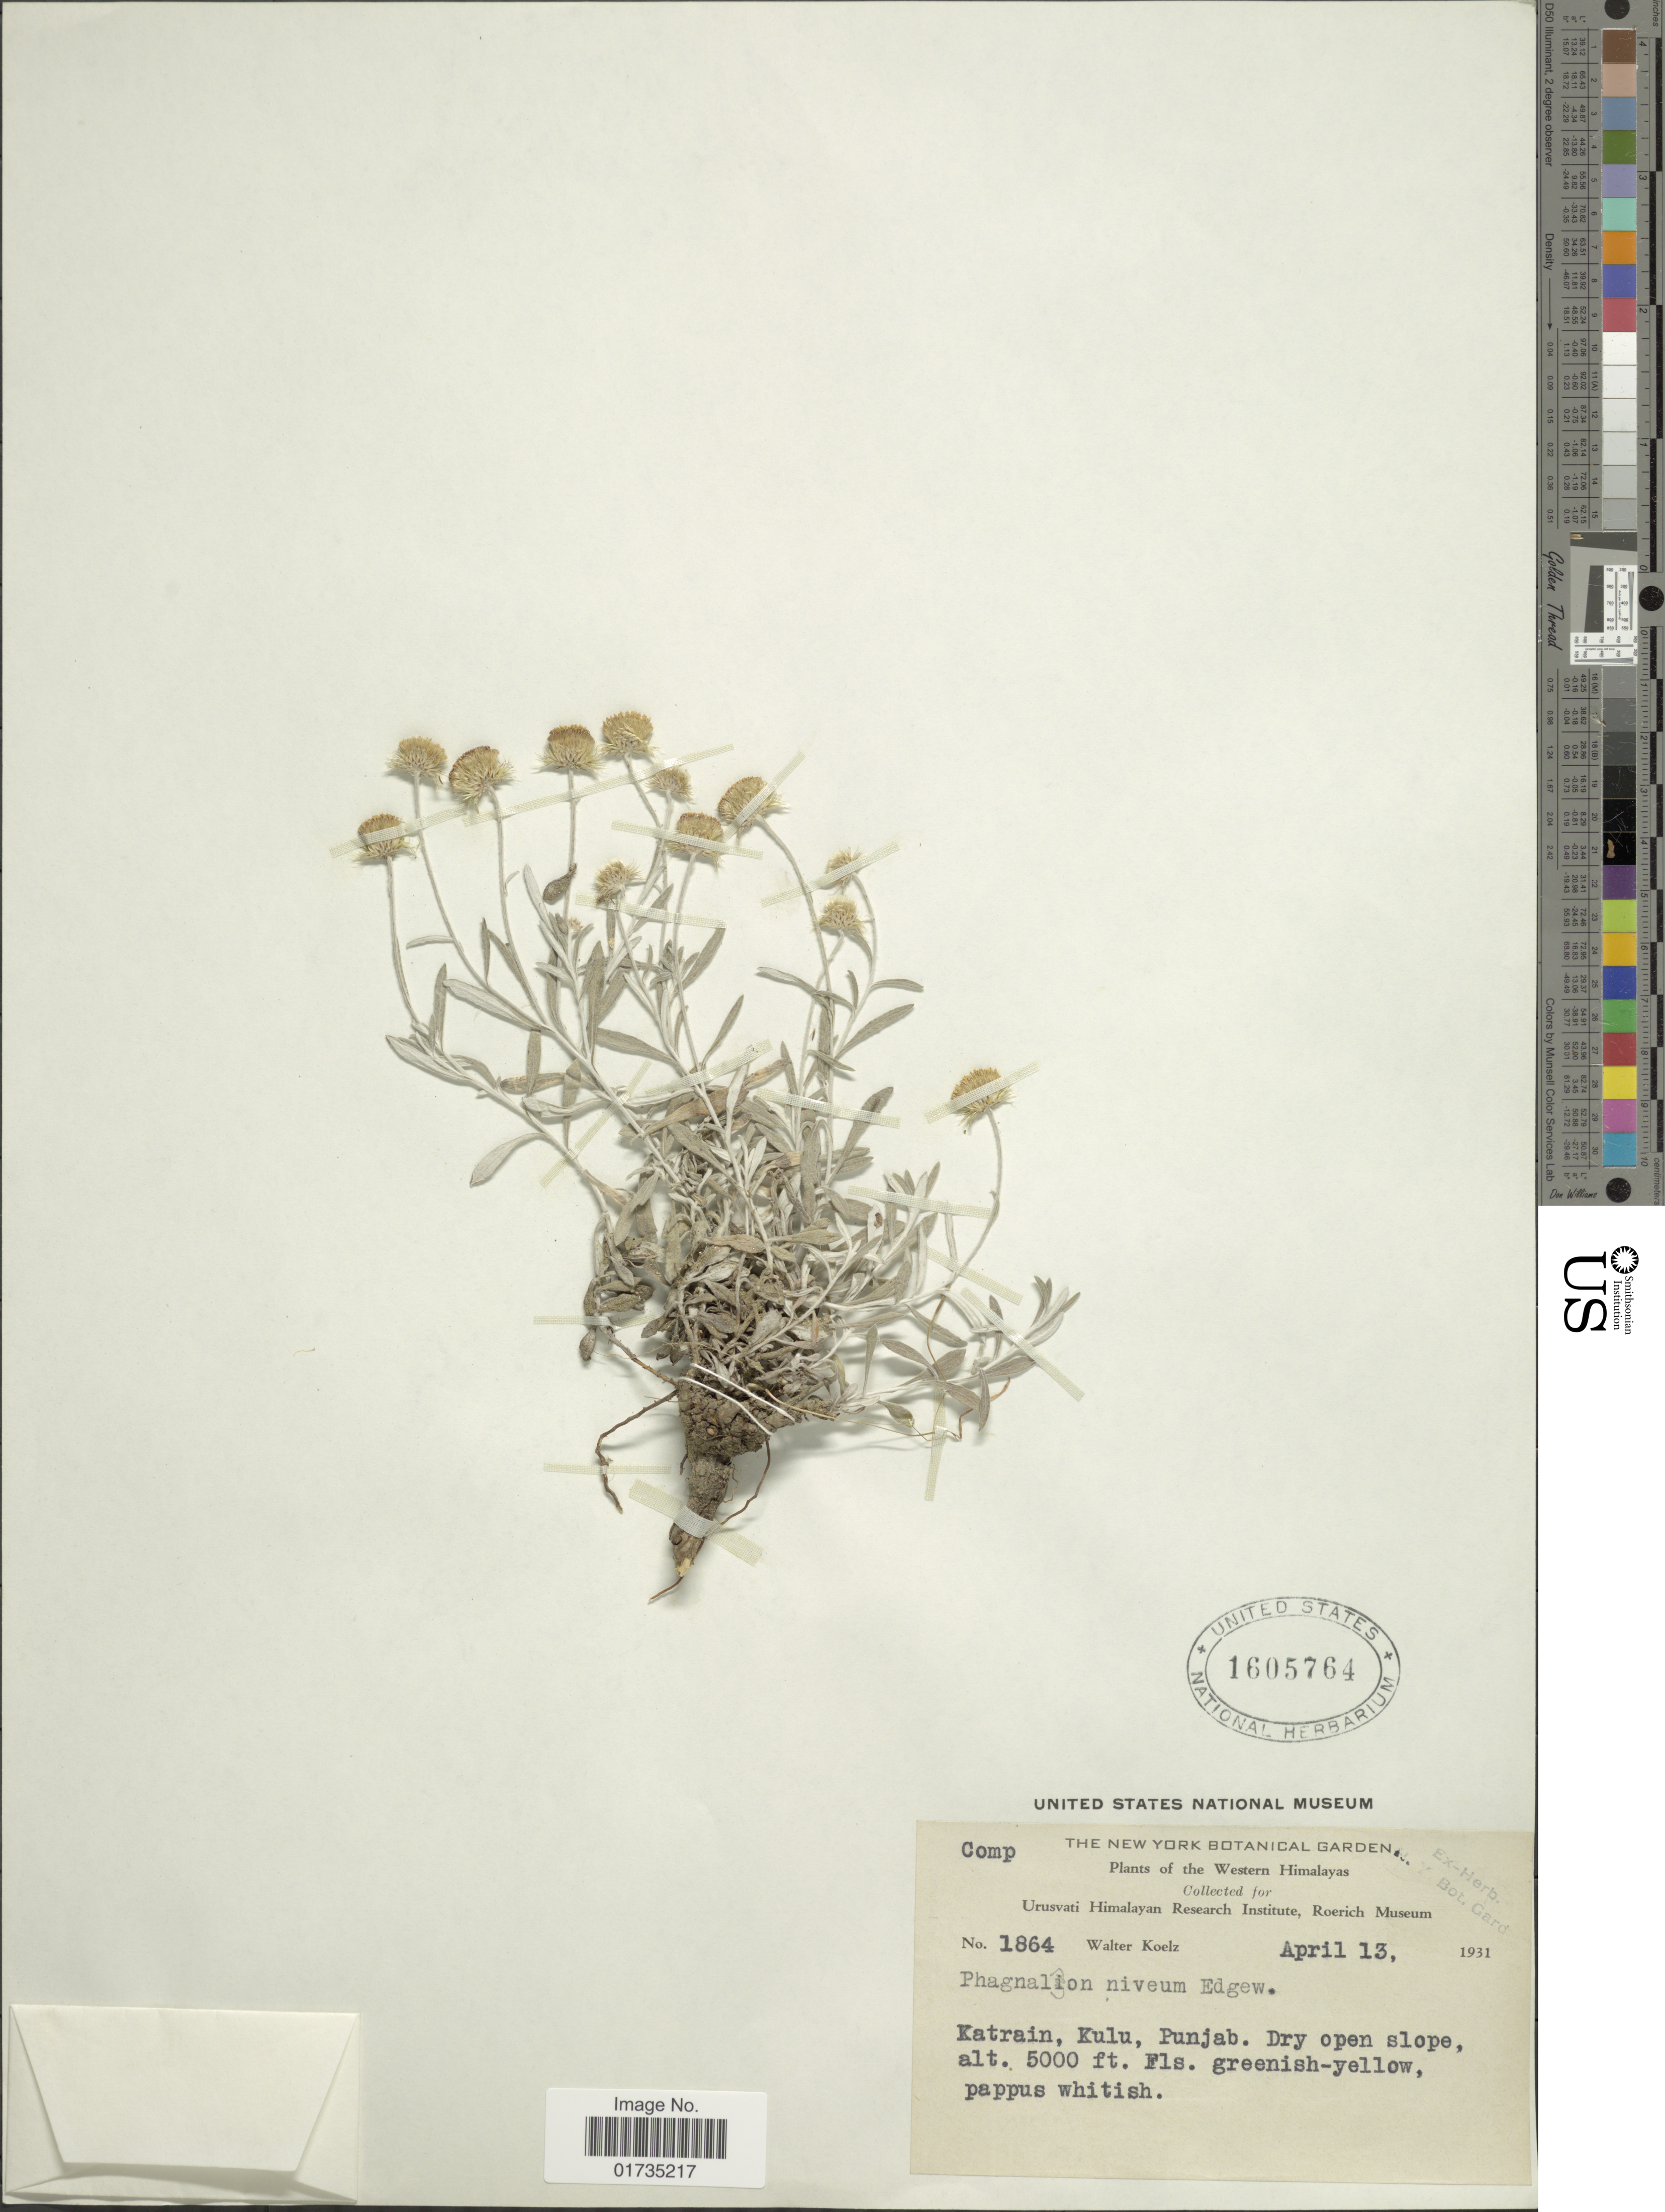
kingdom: Plantae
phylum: Tracheophyta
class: Magnoliopsida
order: Asterales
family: Asteraceae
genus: Phagnalon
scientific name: Phagnalon niveum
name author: Edgew.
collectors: W. N. Koelz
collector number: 1864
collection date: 1931-04-13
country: India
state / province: Punjab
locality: Western Himalayas. Katrain, Kulu, Punjab. Dry open slope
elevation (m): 1524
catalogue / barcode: US 1605764